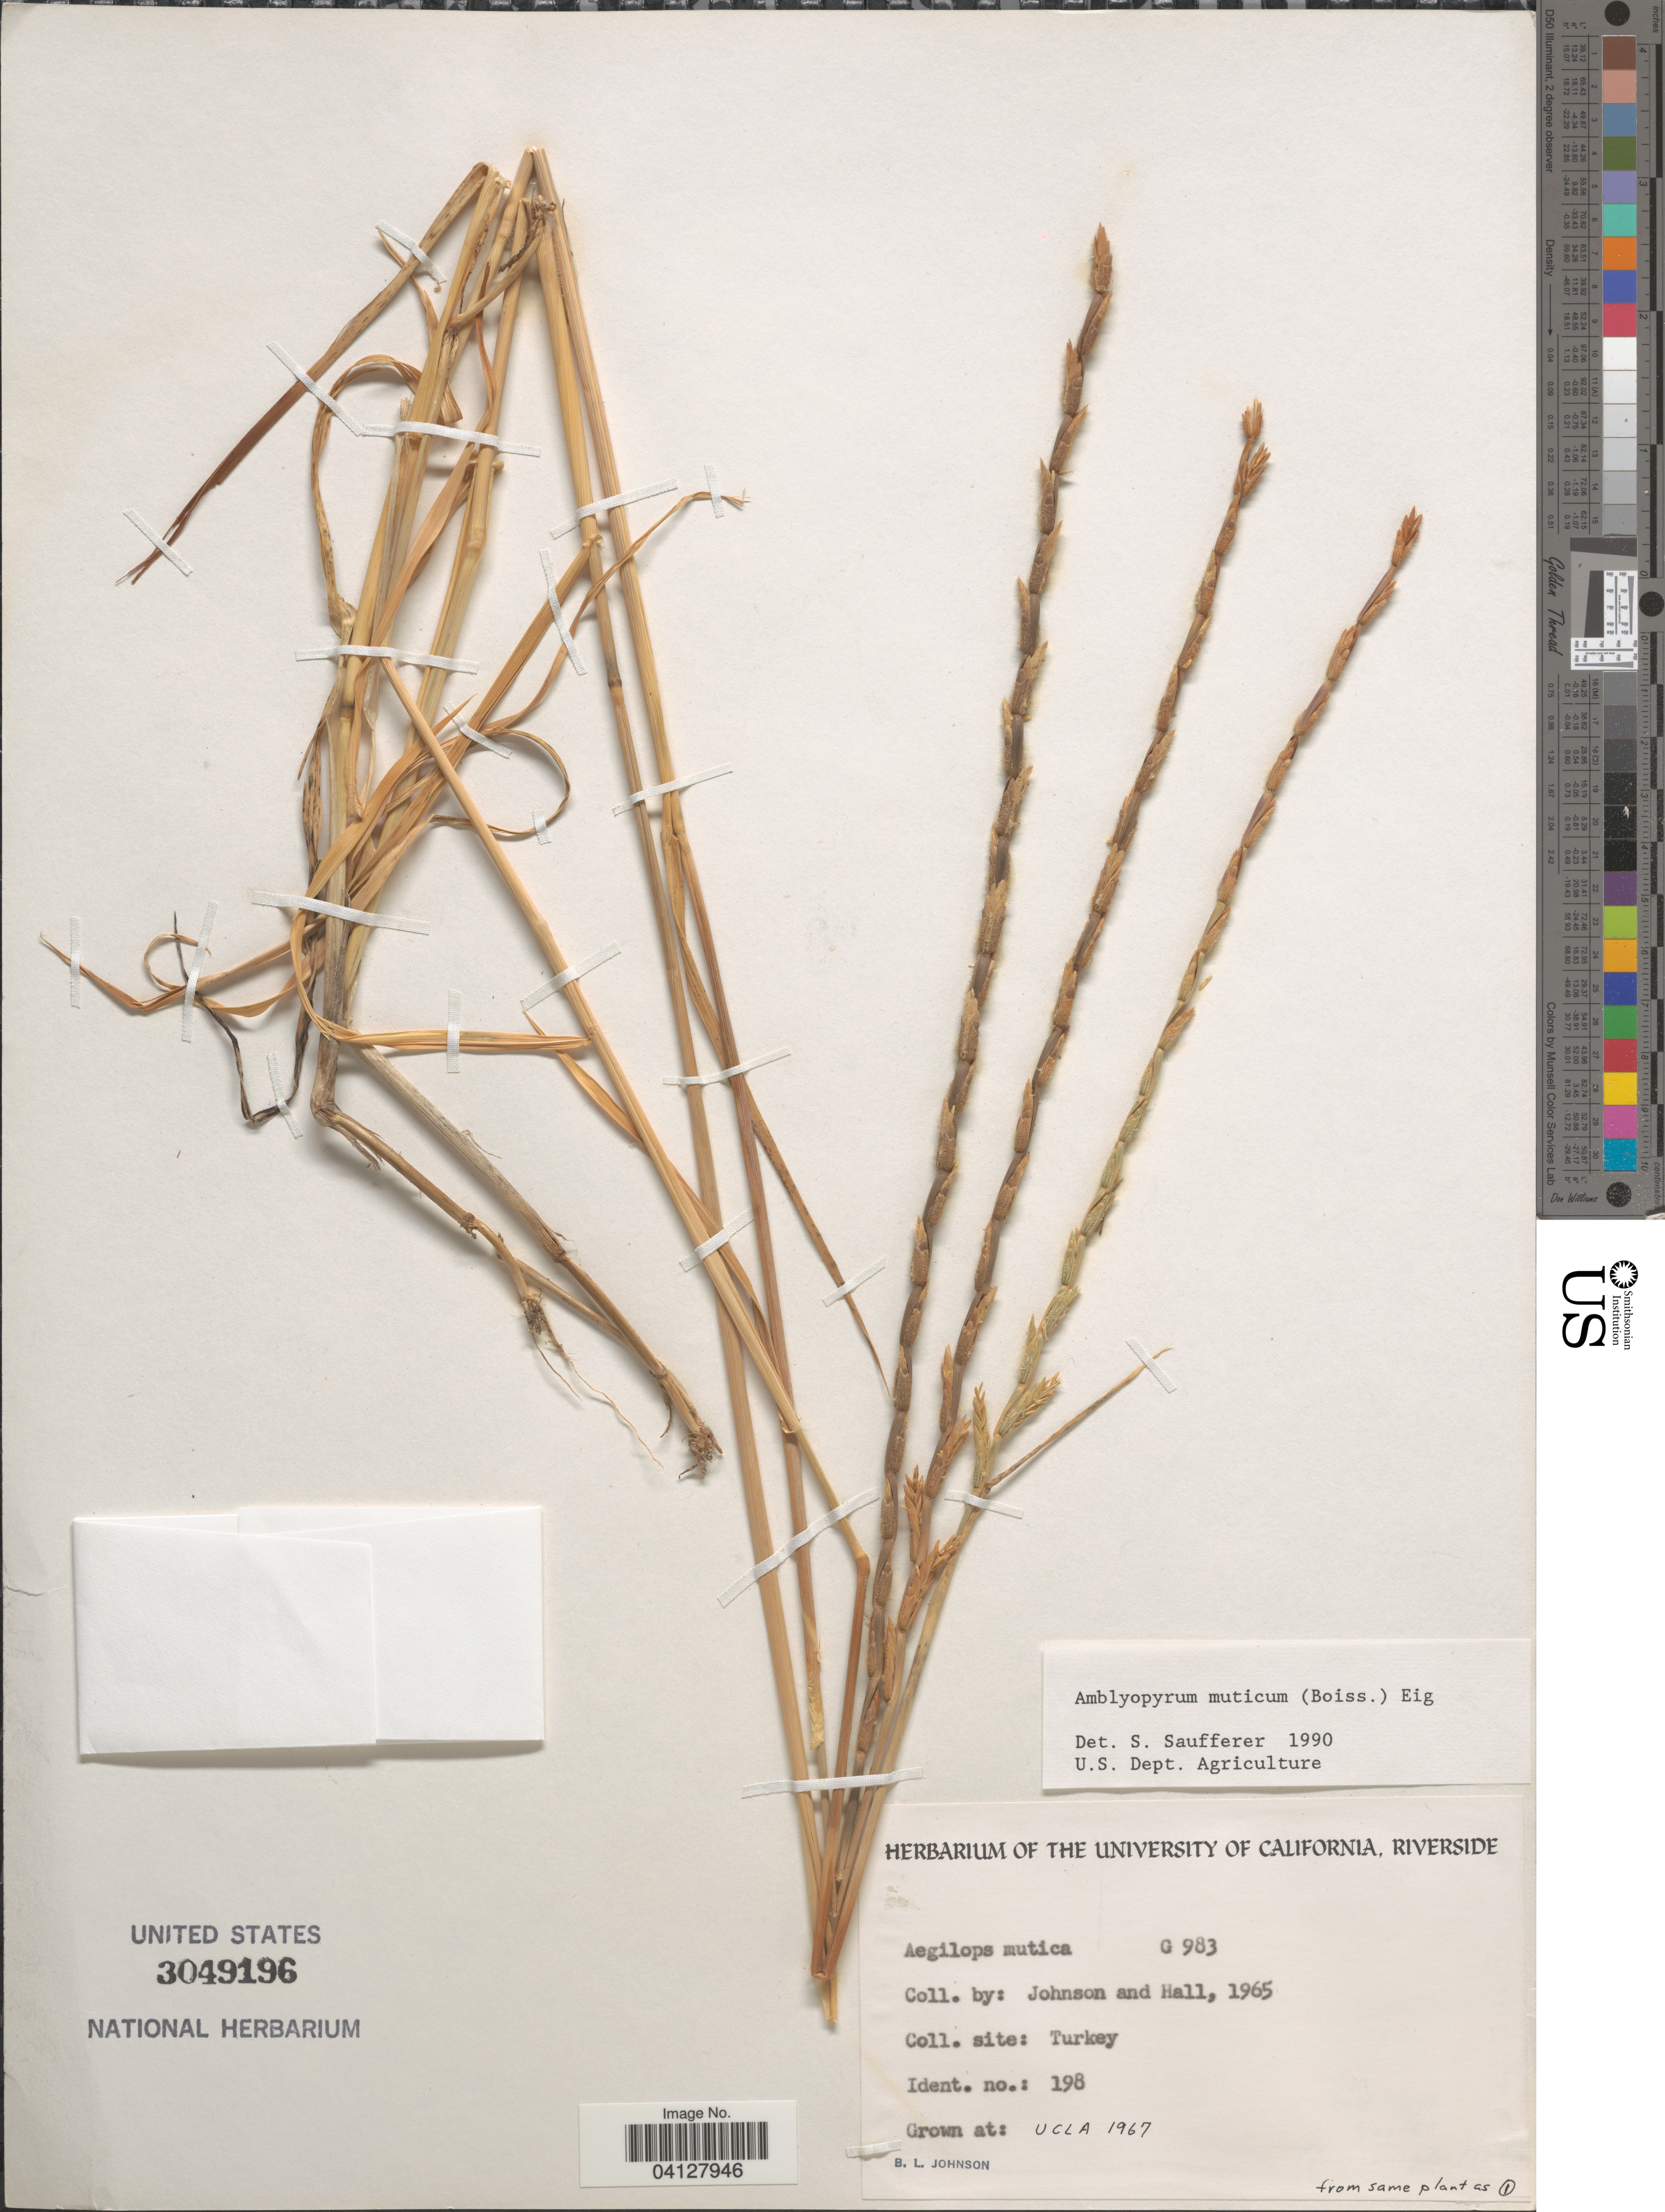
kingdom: Plantae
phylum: Tracheophyta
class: Liliopsida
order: Poales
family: Poaceae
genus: Amblyopyrum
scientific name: Amblyopyrum muticum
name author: (Boiss.) Eig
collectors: ex herb. Univ. of California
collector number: G983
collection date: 1967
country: United States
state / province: California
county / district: Los Angeles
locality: UCLA.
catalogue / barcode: US 3049196